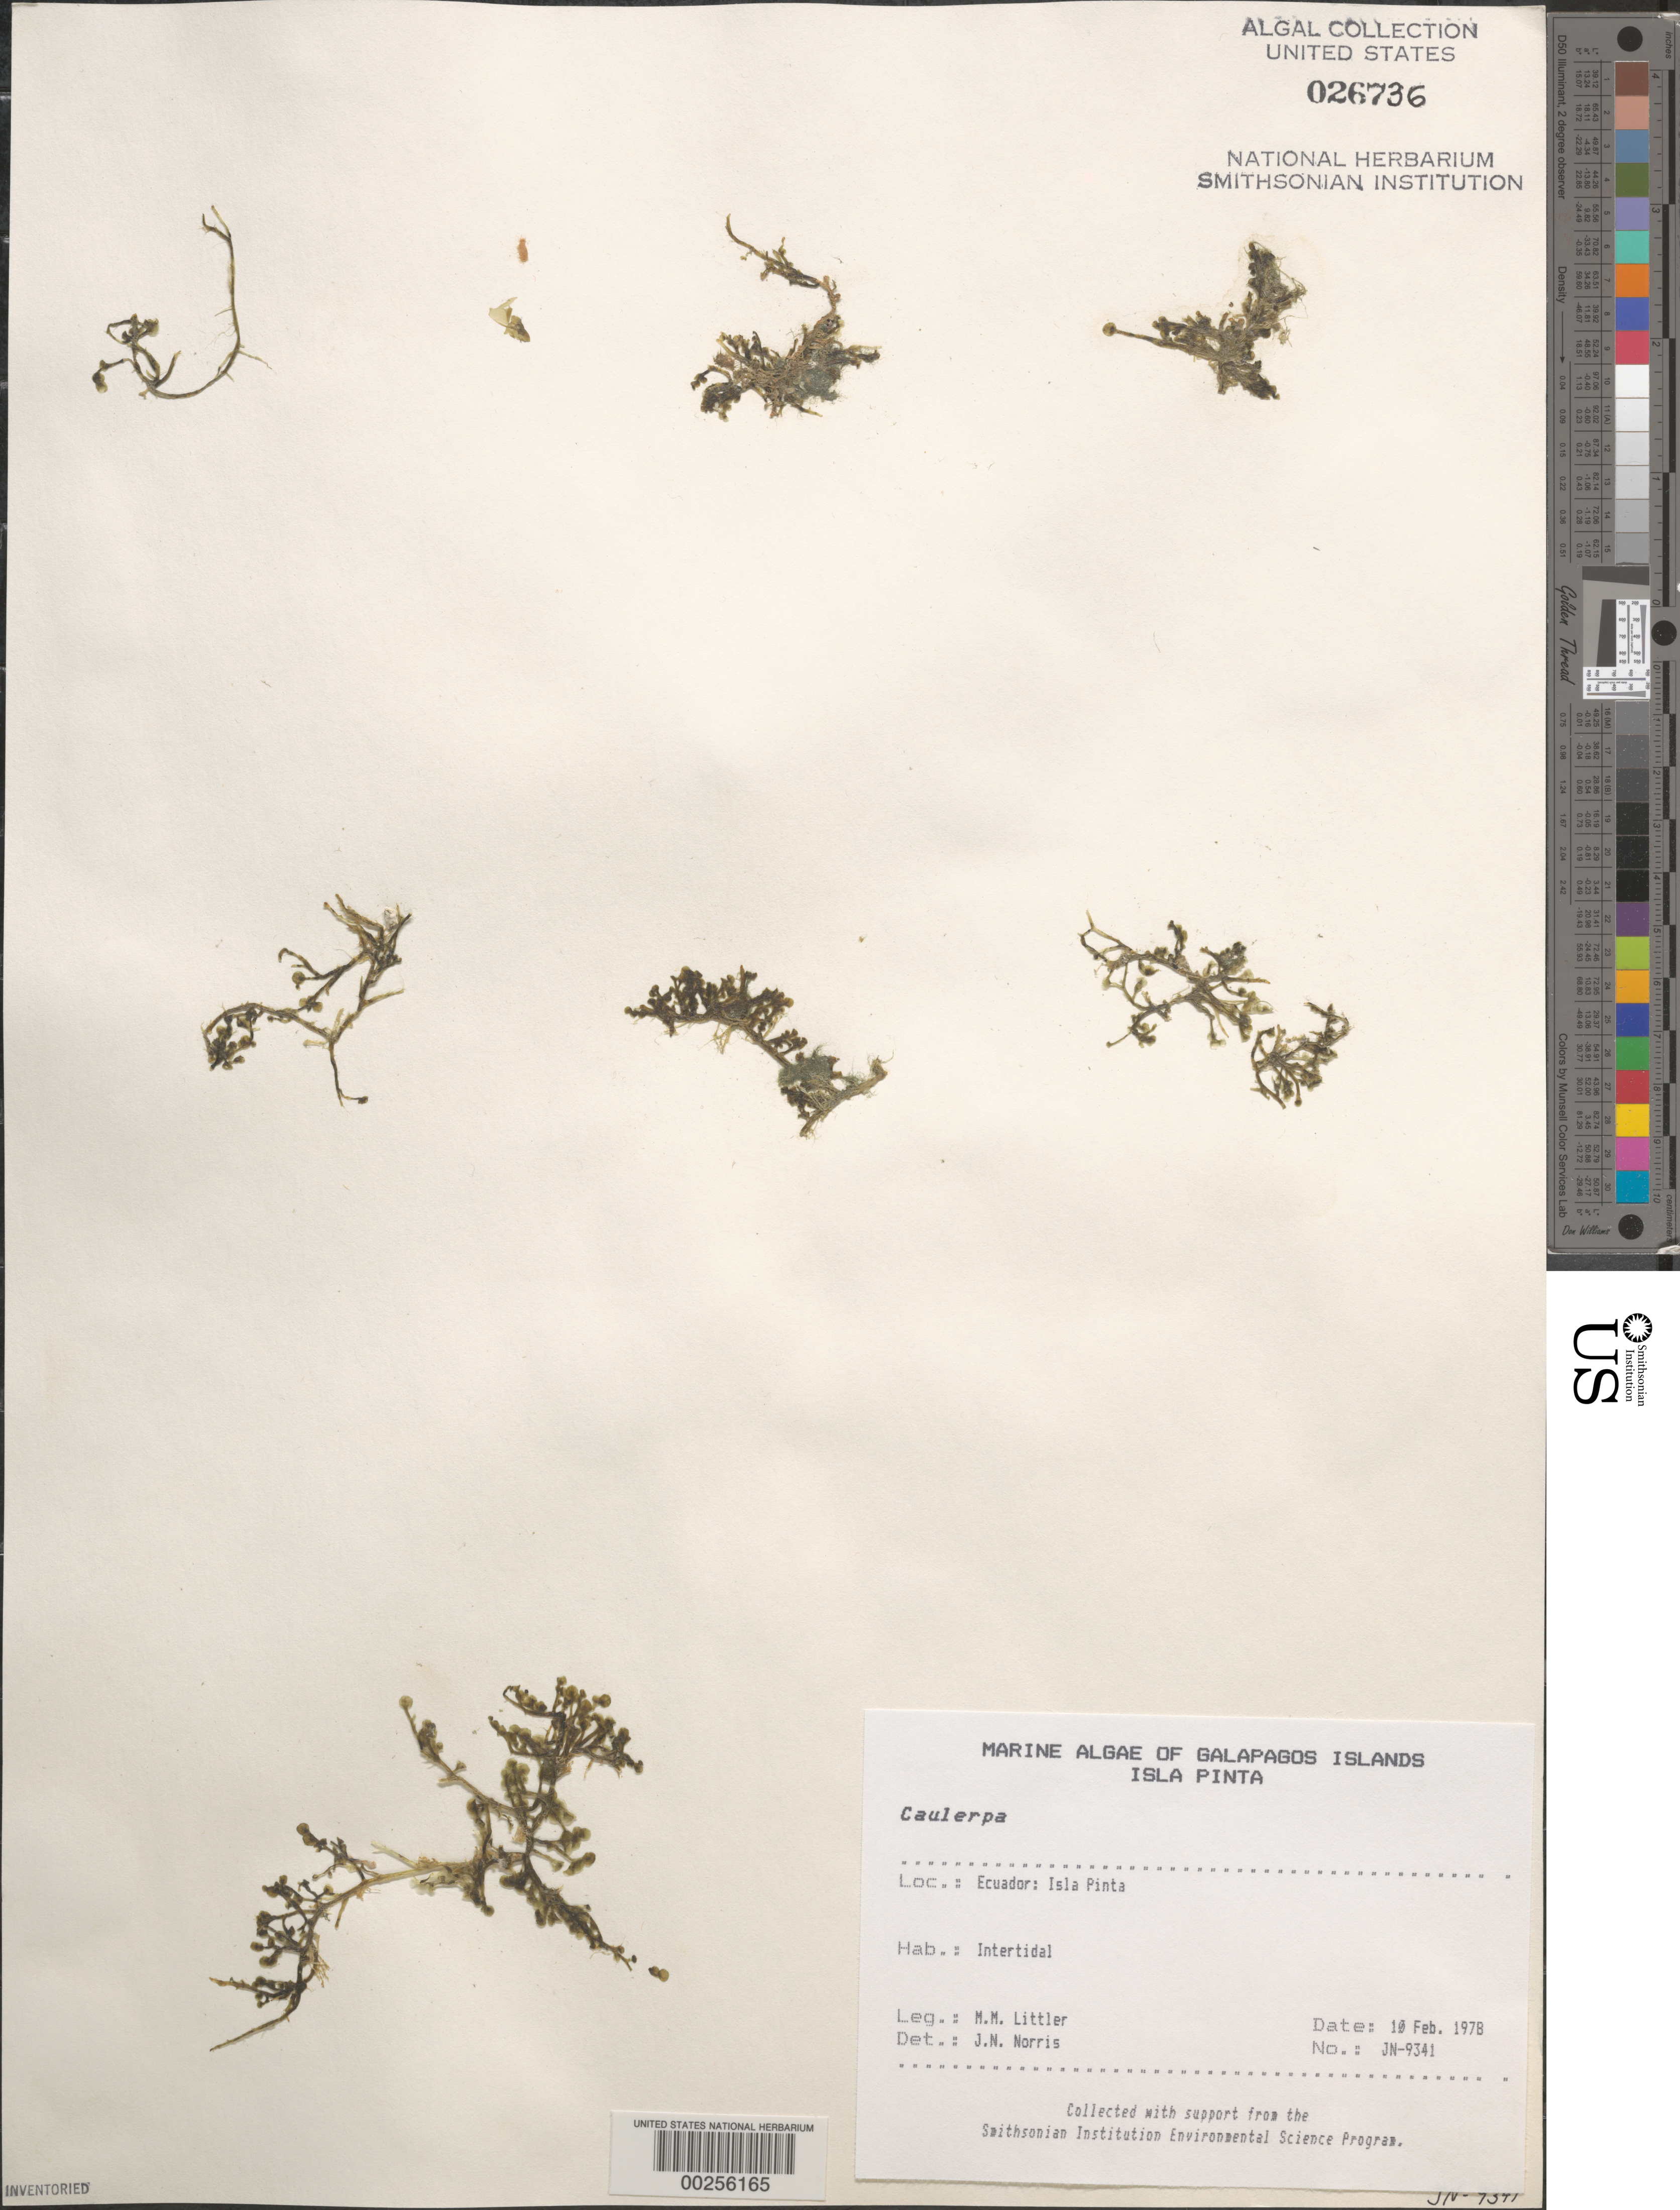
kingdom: Plantae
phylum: Chlorophyta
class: Ulvophyceae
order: Bryopsidales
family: Caulerpaceae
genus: Caulerpa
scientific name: Caulerpa sp.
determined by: Norris, James N.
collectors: M. M. Littler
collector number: Jn-9341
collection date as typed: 10 Feb 1978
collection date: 1978-02-10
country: Ecuador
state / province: Colón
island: Pinta [Abingdon]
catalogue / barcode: US 26736